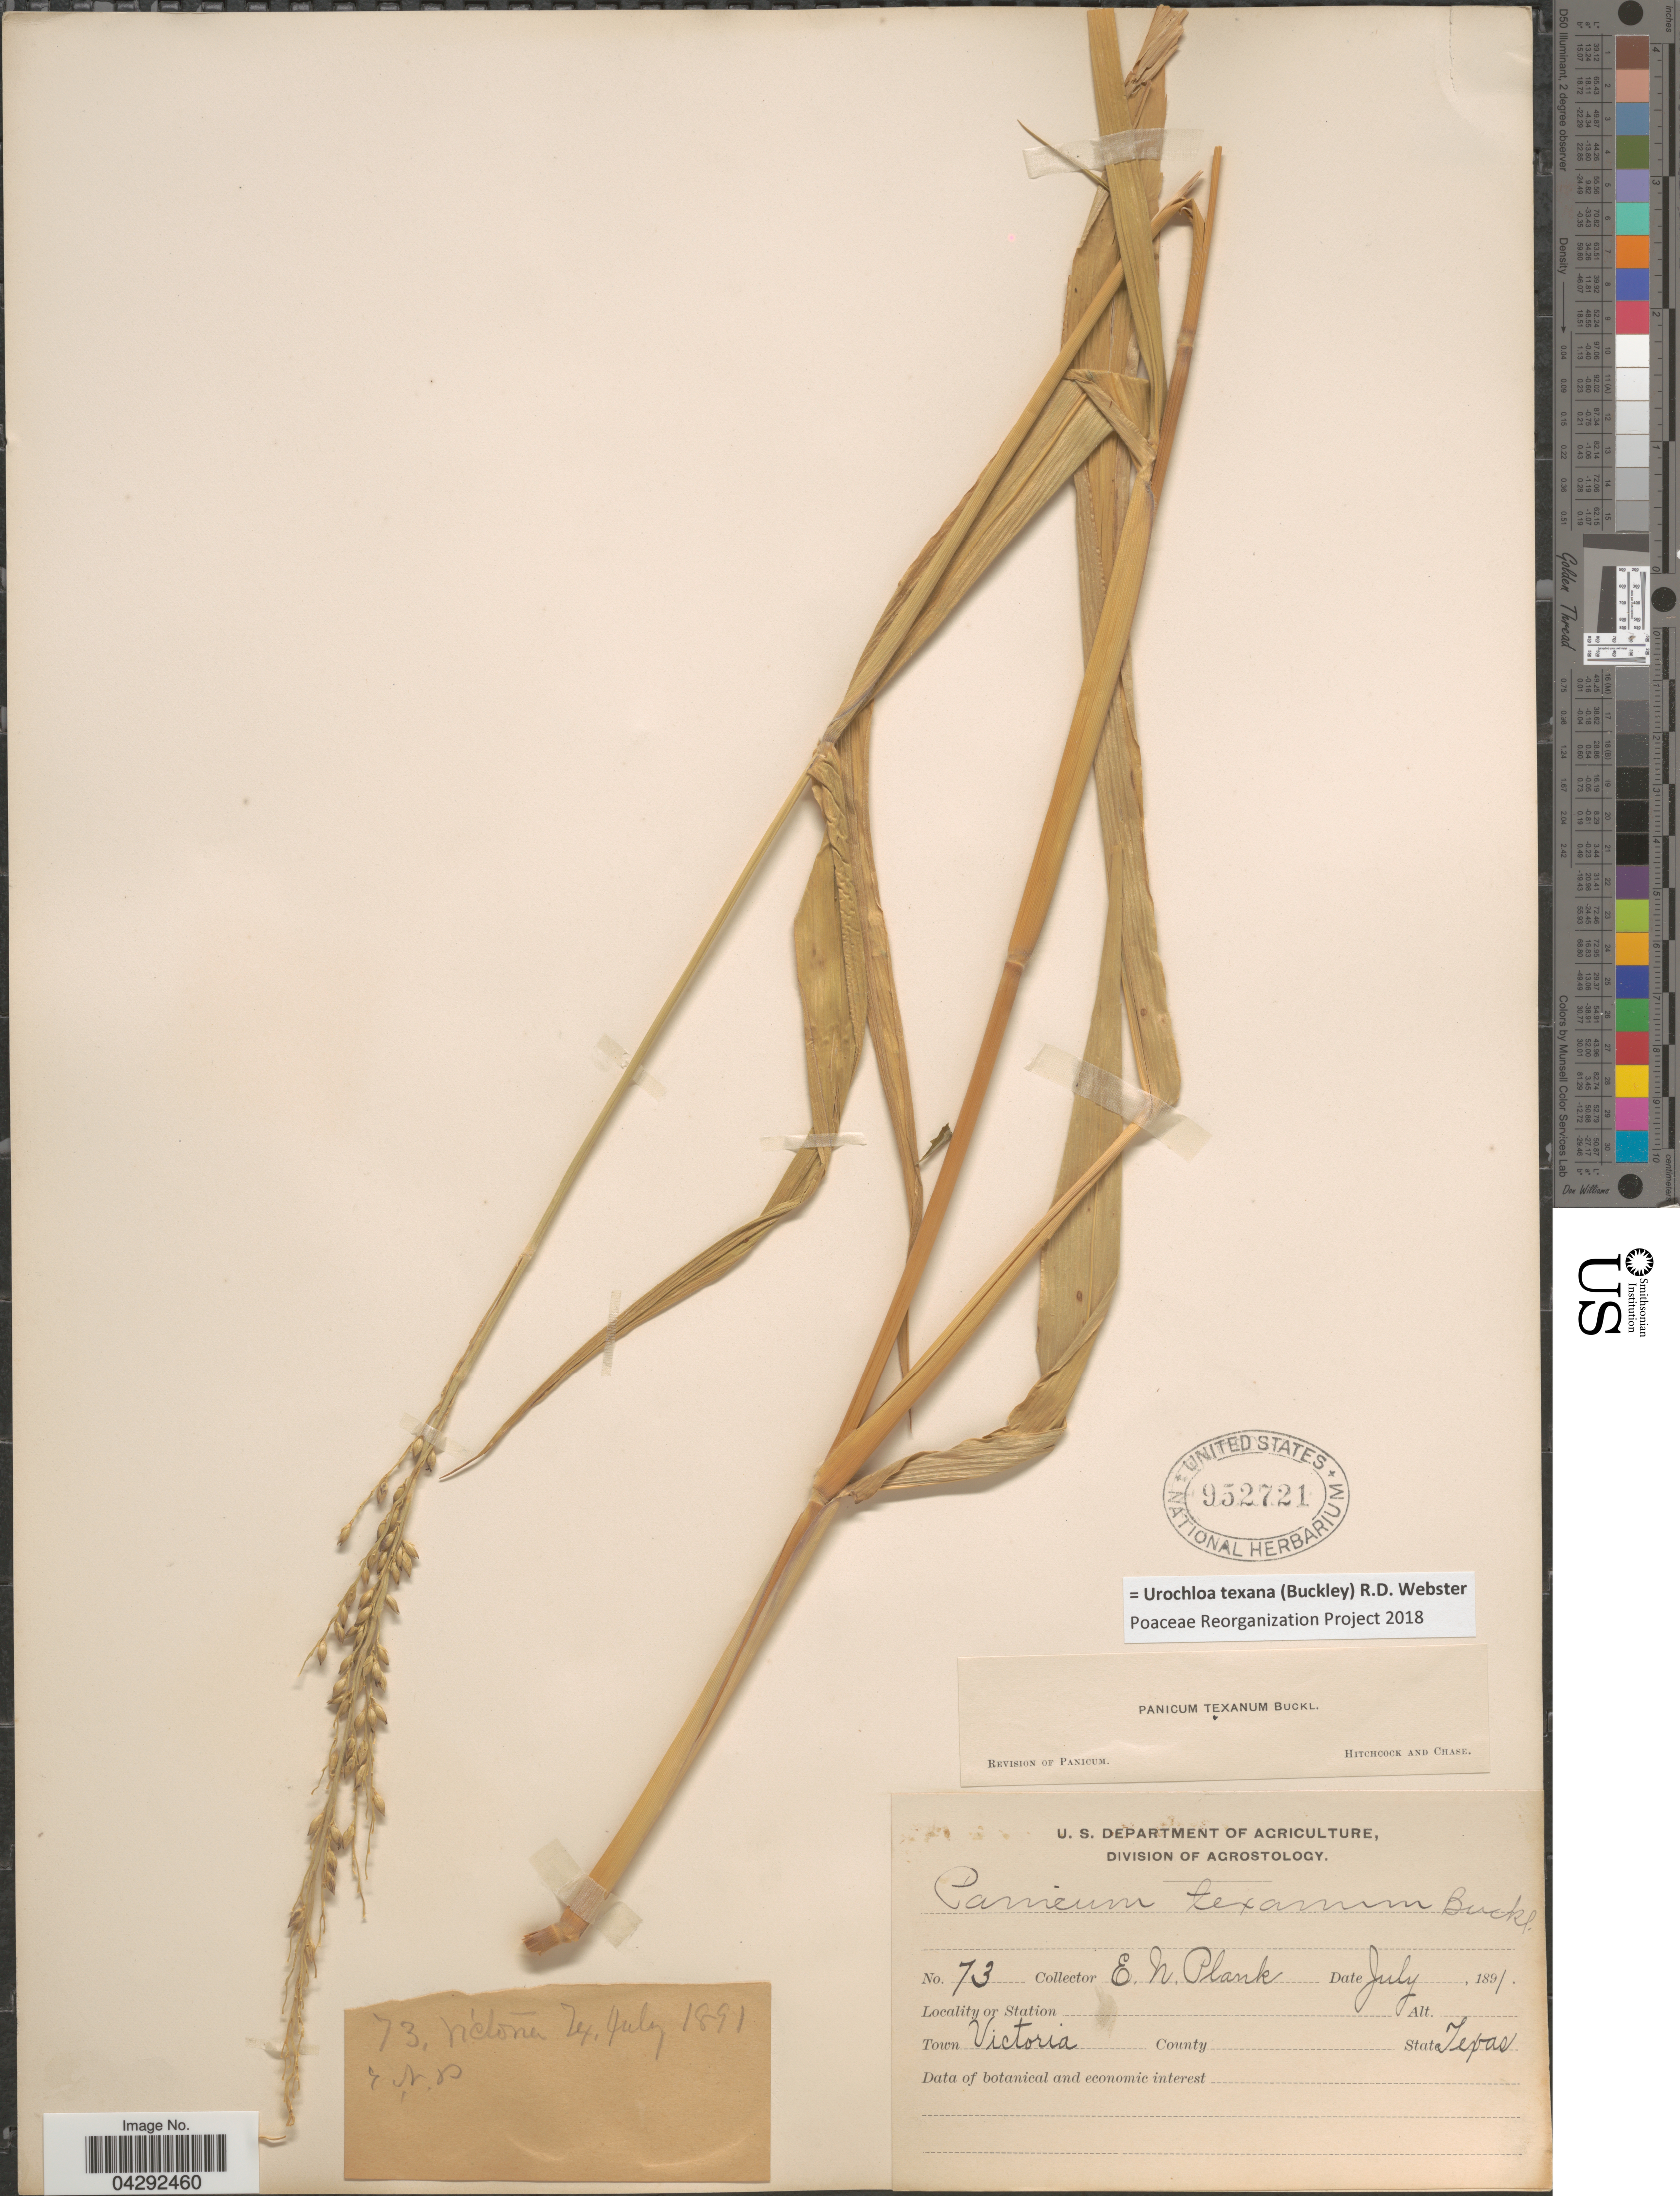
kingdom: Plantae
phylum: Tracheophyta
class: Liliopsida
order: Poales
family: Poaceae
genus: Urochloa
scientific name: Urochloa texana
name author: (Buckley) R.D. Webster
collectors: E. Plank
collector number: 73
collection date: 1891-07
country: United States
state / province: Texas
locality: Town Victoria.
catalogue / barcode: US 952721